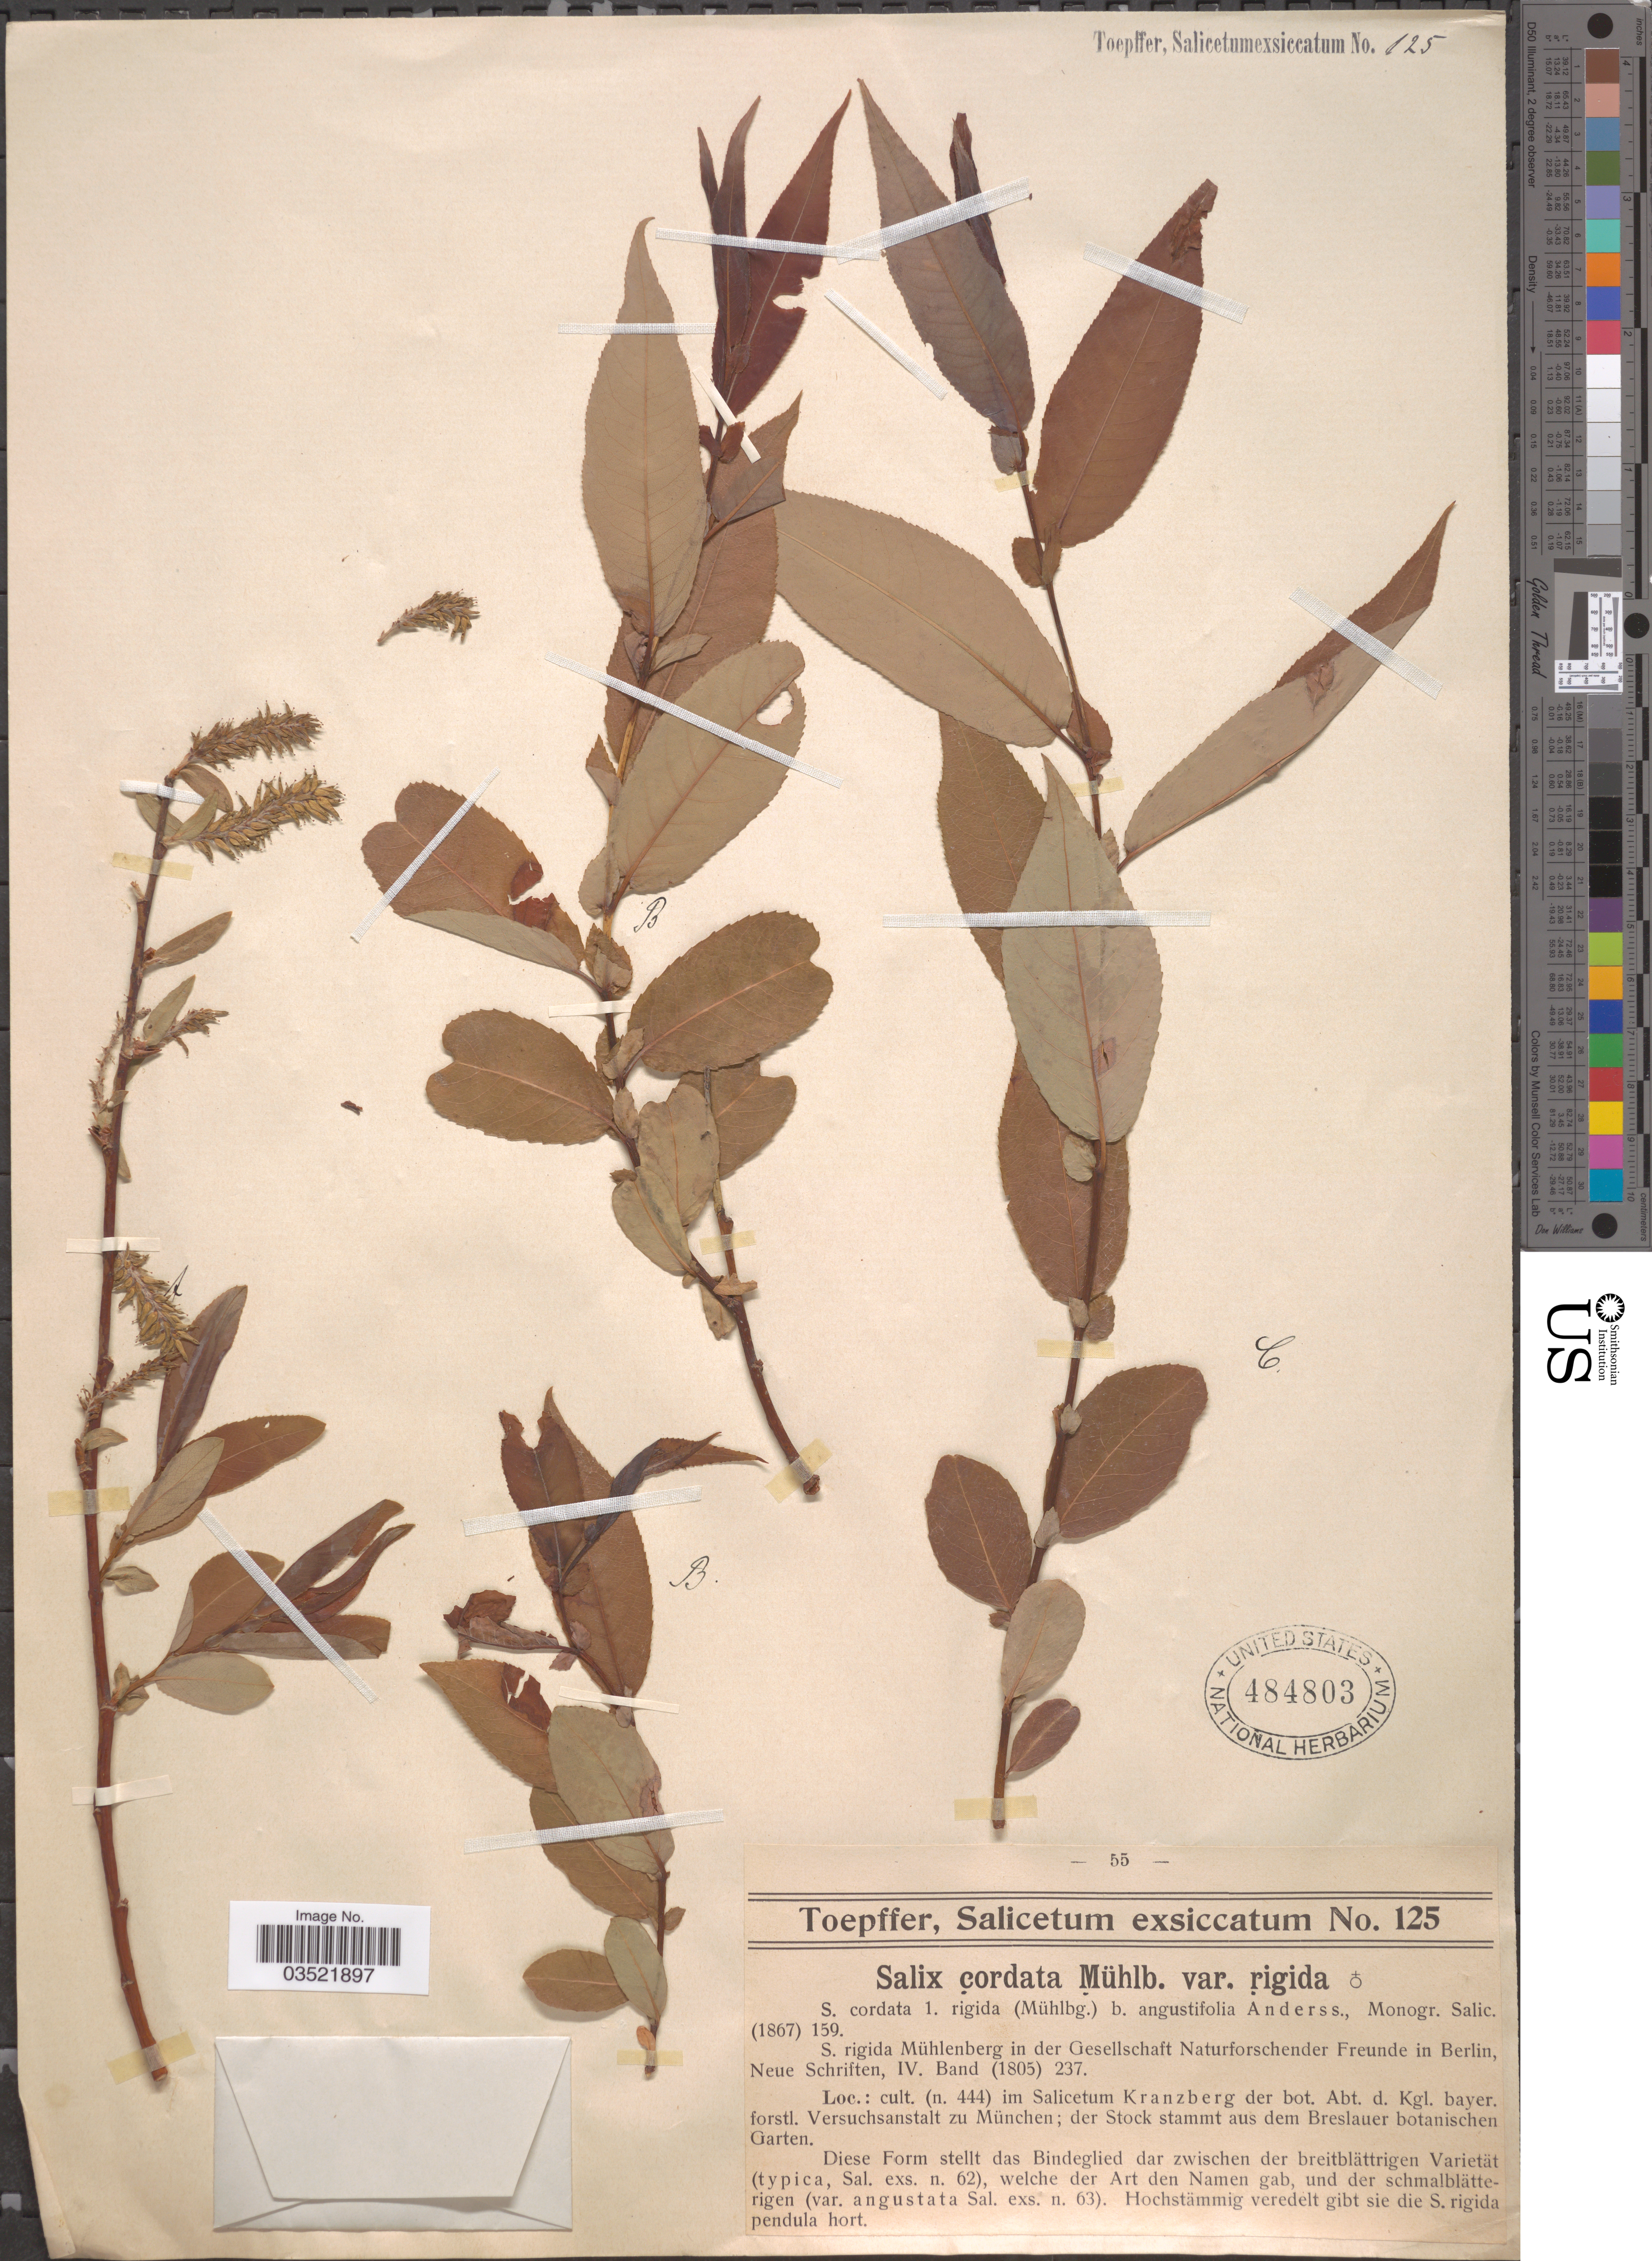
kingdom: Plantae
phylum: Tracheophyta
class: Magnoliopsida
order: Malpighiales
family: Salicaceae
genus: Salix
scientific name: Salix cordata var. rigida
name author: (Muhl.) J. Carey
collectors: A. Toepffer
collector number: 125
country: Germany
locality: Im Salicetum Kranzberg der bot. Abt. d. Kgl. bayer forstl. Versuchsanstalt zu München; der Stock stammt aus dem Breslauer botanischen Garten. [unsure placement]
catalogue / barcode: US 484803